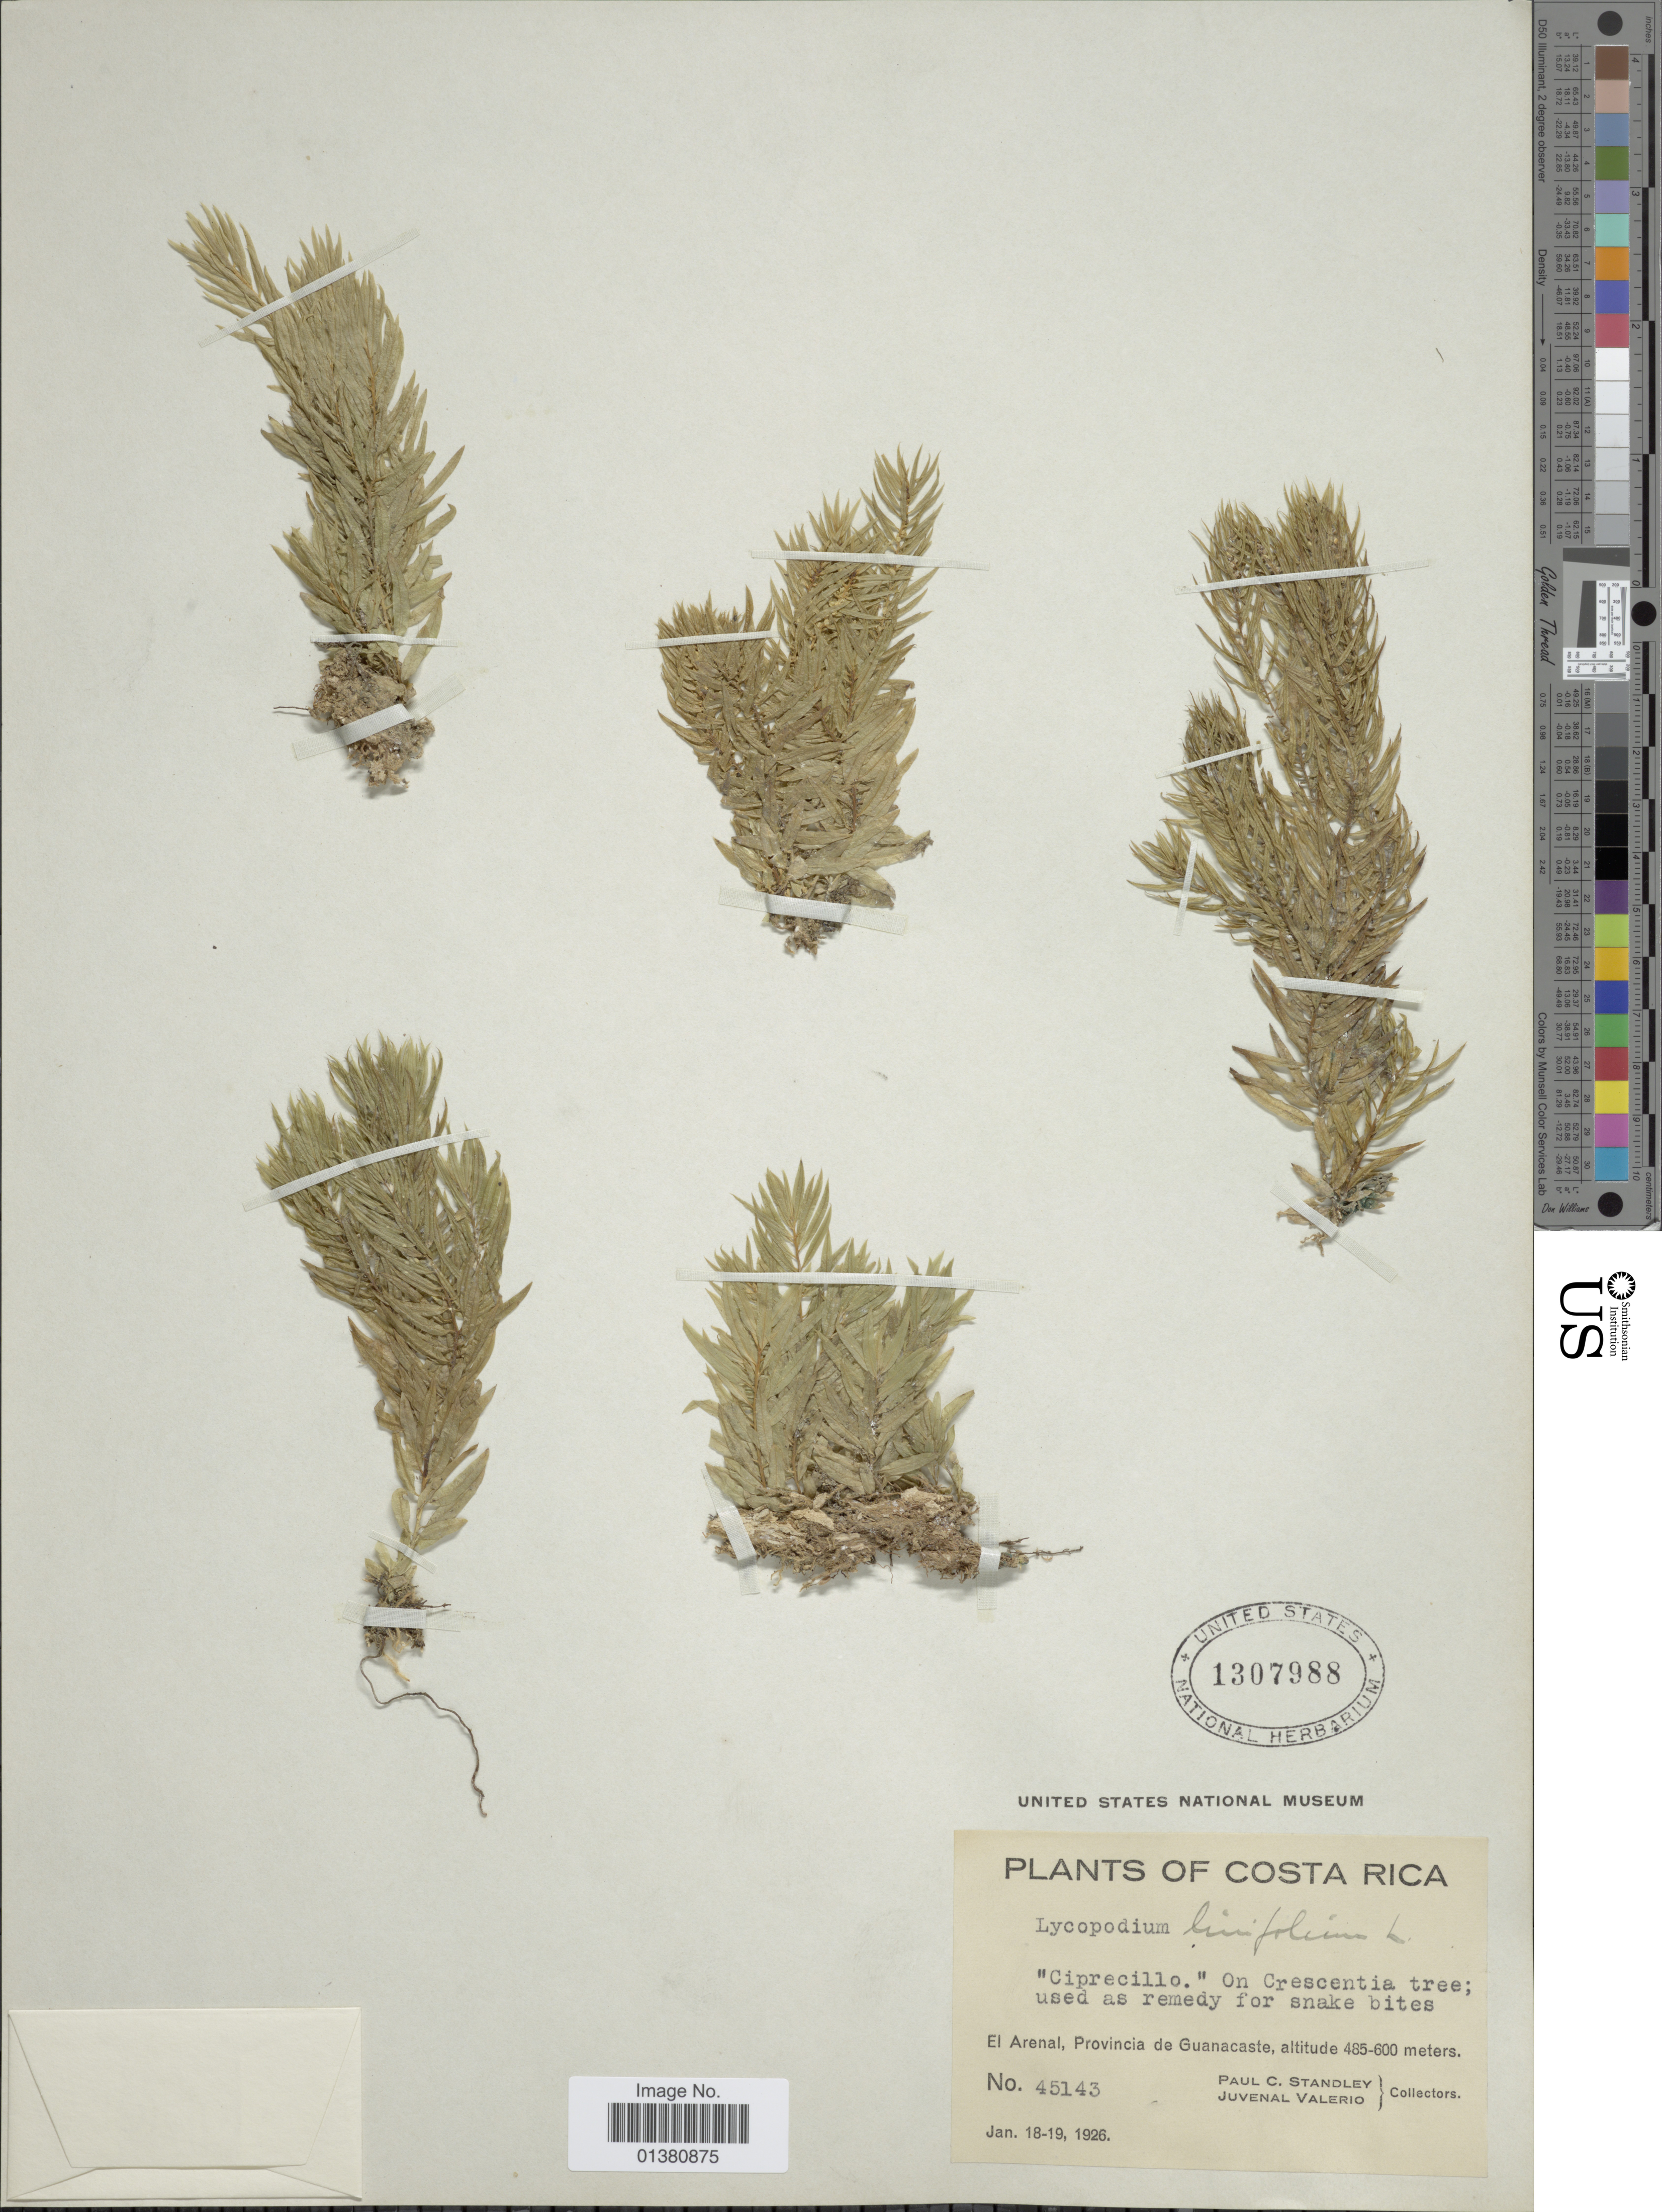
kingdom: Plantae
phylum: Tracheophyta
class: Lycopodiopsida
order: Lycopodiales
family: Lycopodiaceae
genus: Phlegmariurus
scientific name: Phlegmariurus linifolius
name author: (L.) B. Øllg.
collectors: P. C. Standley & J. Valerio R.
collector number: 45143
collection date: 1926-01-18/1926-01-19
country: Costa Rica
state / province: Guanacaste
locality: El Arenal, provincia de Guanacaste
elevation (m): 485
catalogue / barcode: US 1307988